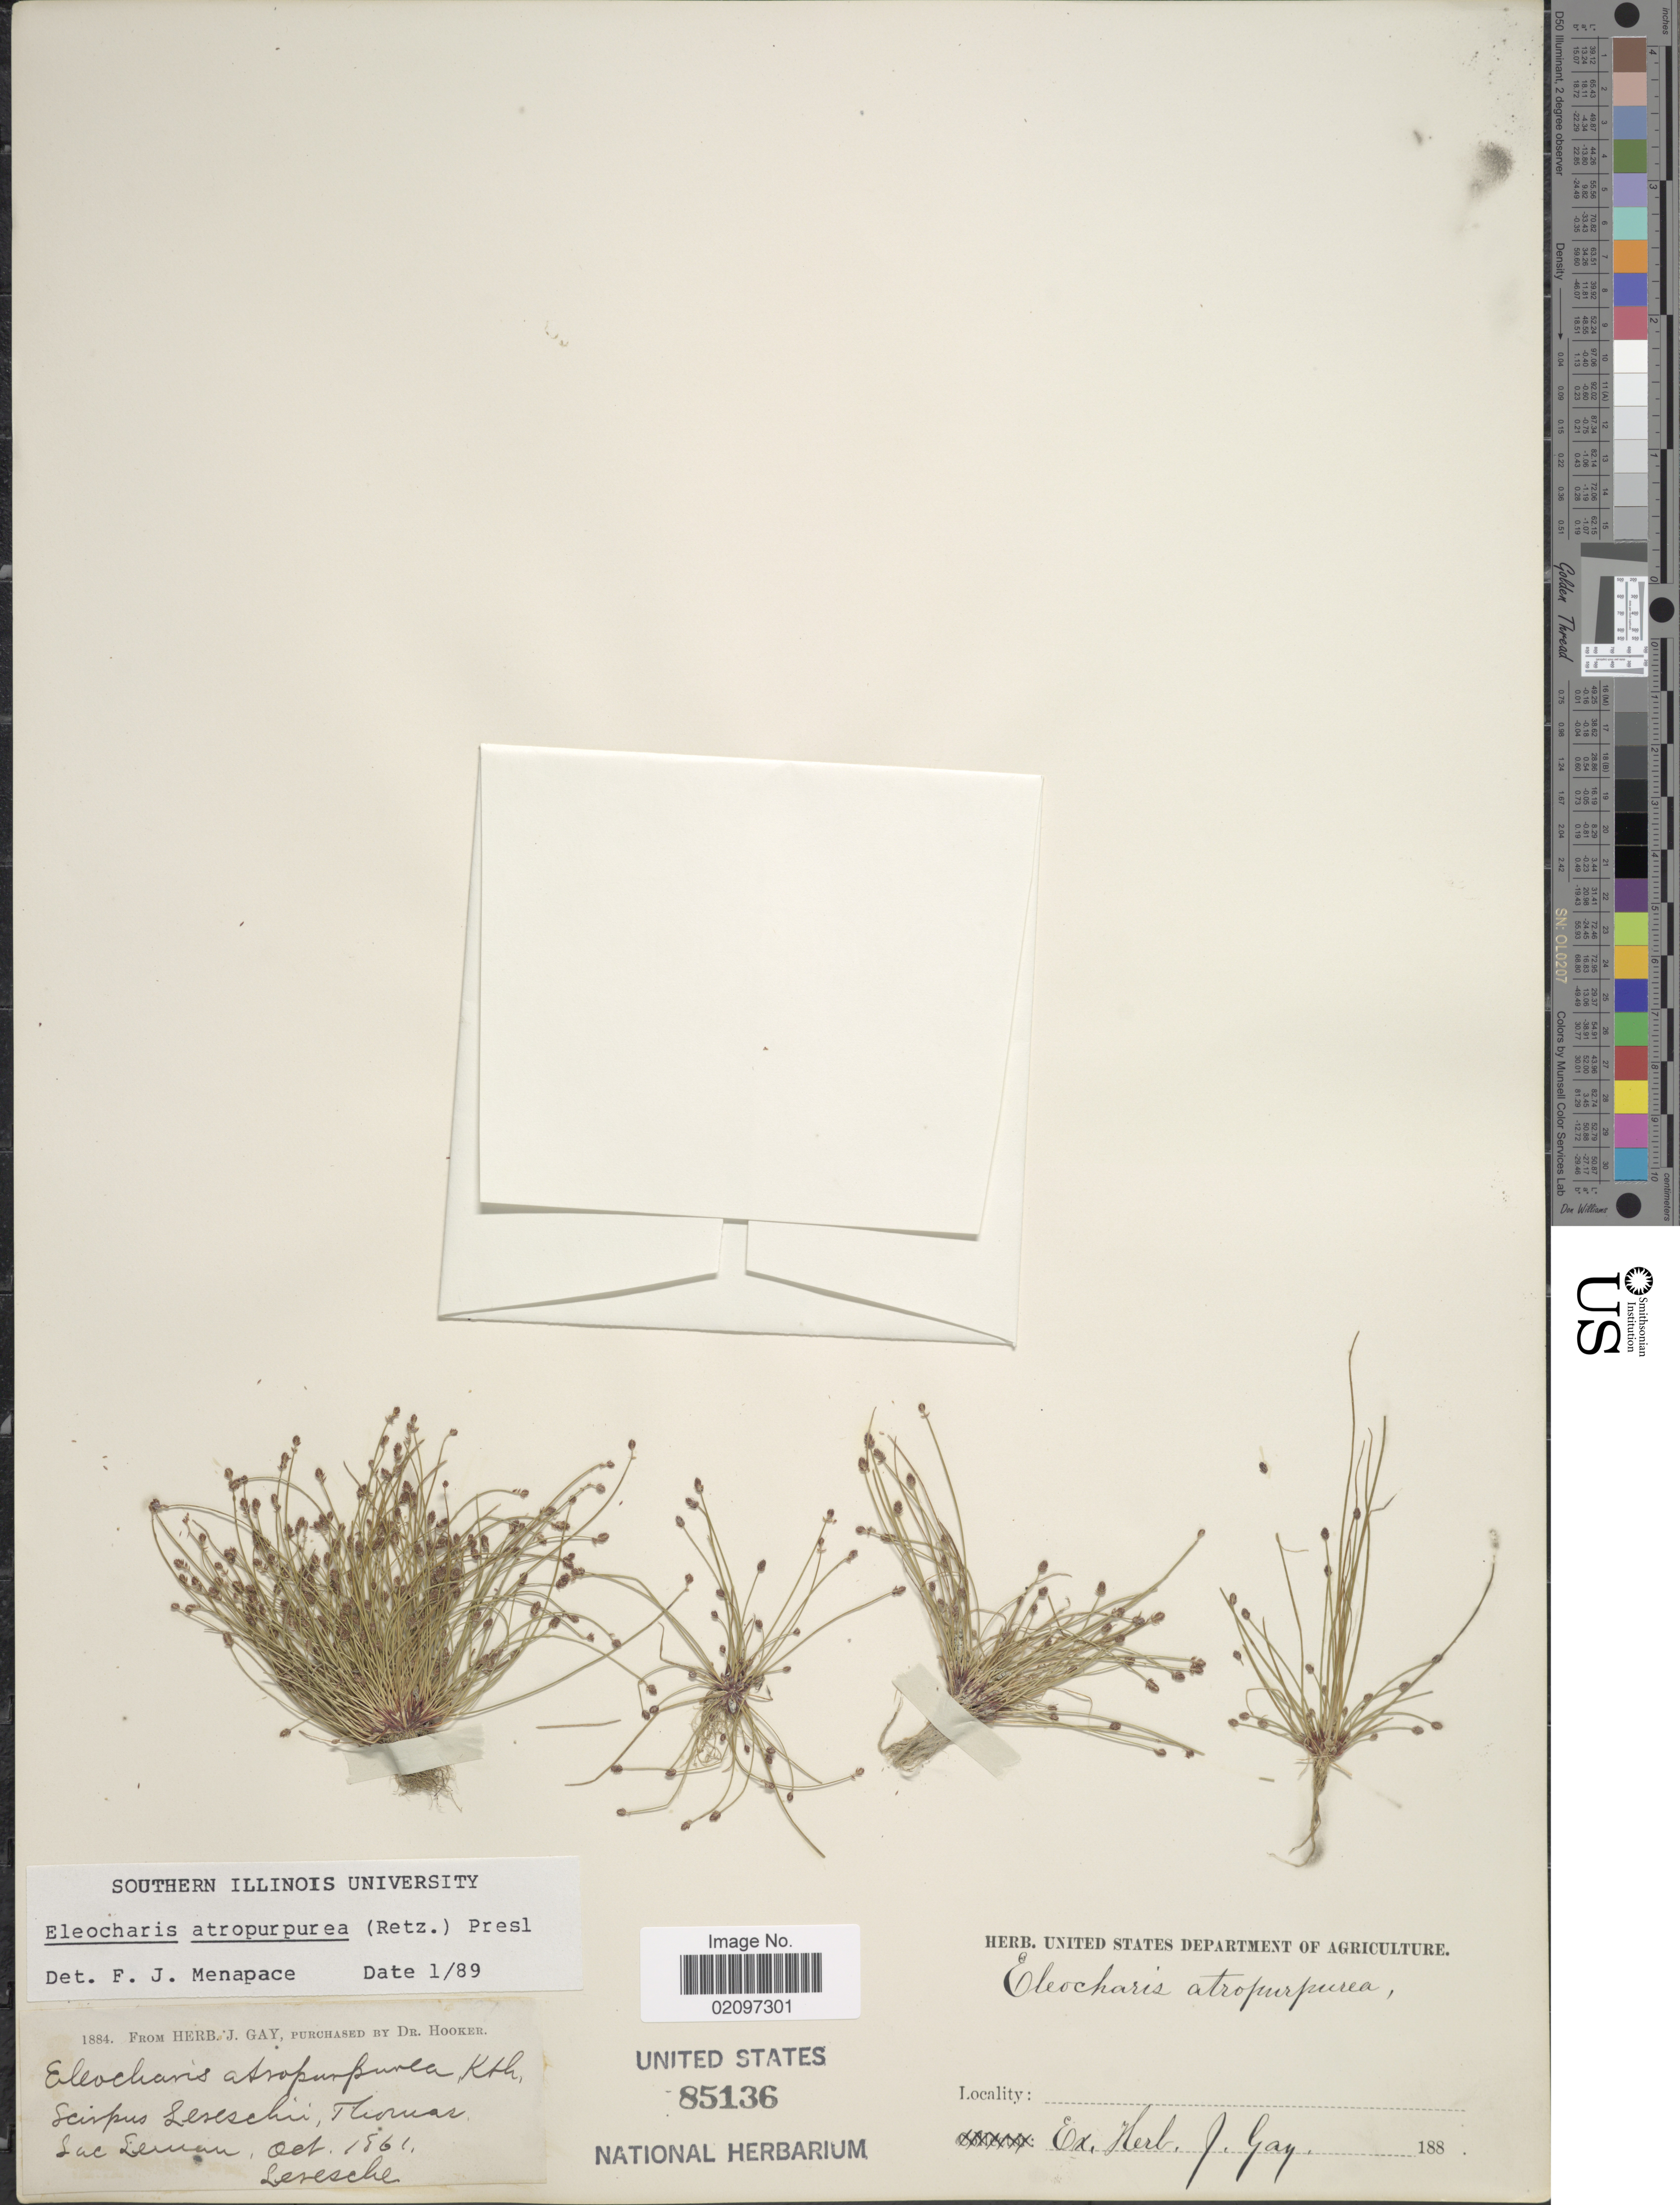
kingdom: Plantae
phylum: Tracheophyta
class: Liliopsida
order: Poales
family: Cyperaceae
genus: Eleocharis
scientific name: Eleocharis atropurpurea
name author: (Retz.) J. Presl & C. Presl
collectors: Leresche, --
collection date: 1861-10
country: Switzerland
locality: Lac Leman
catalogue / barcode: US 85136